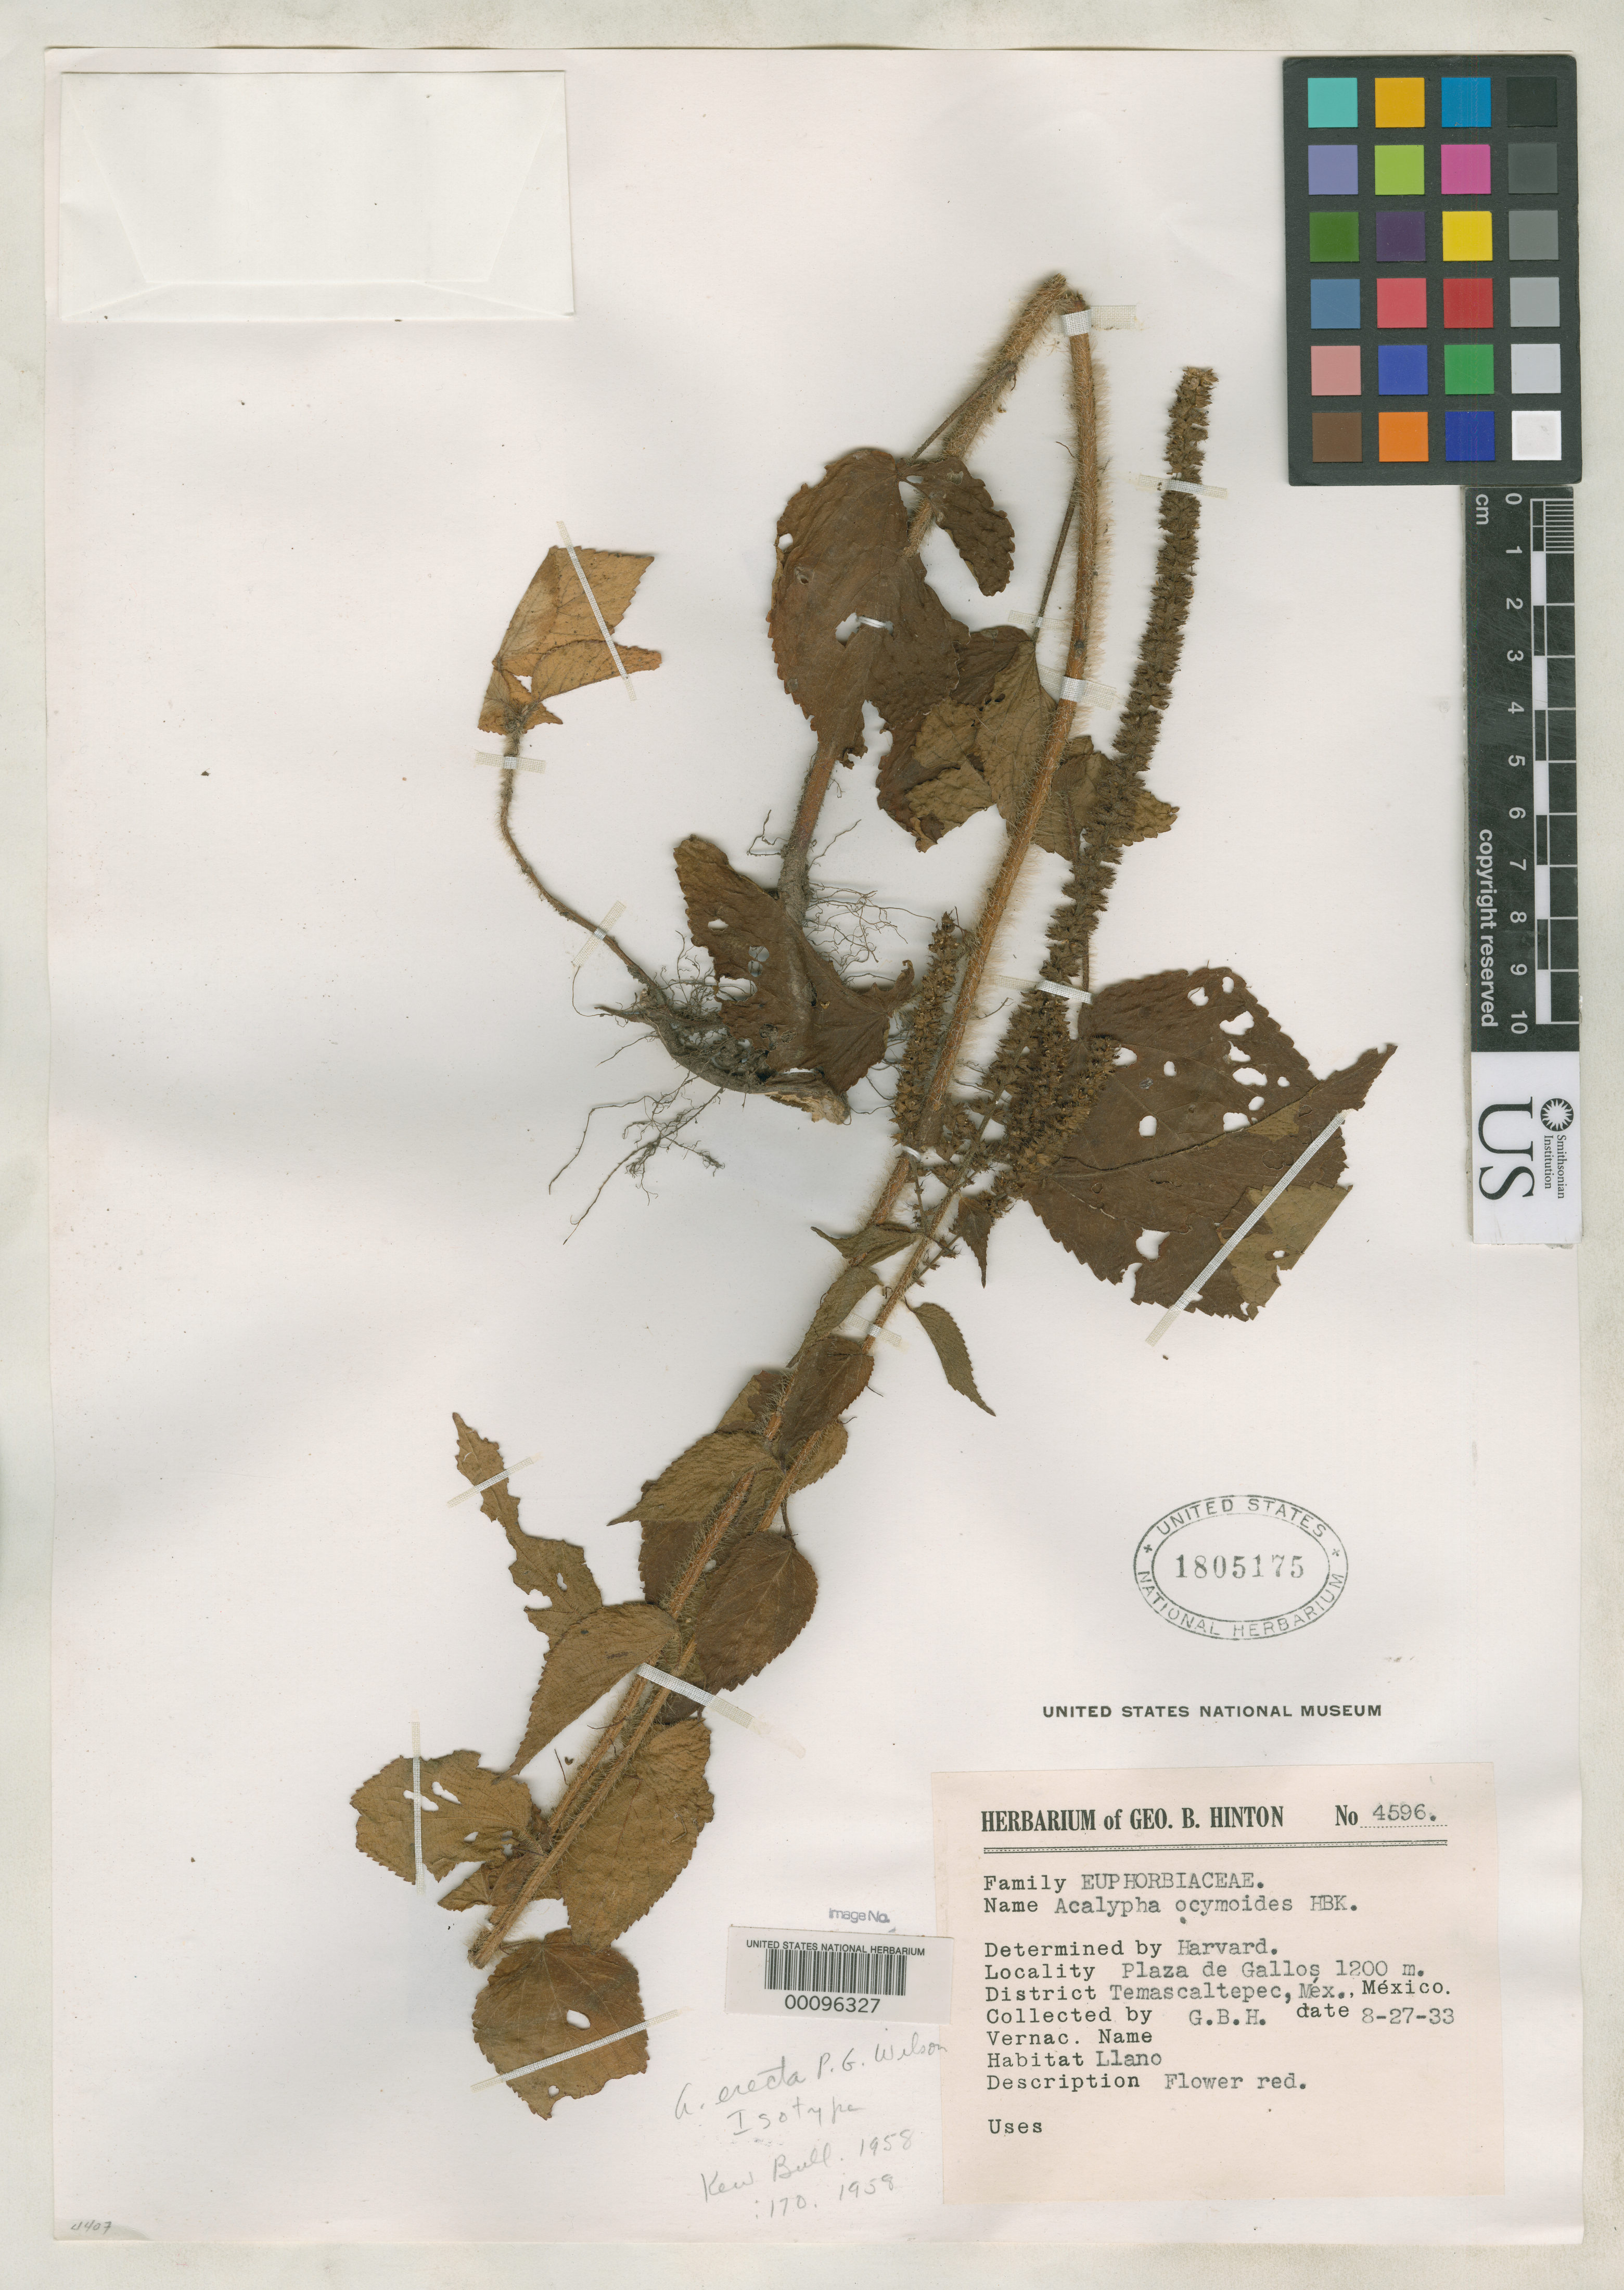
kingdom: Plantae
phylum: Tracheophyta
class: Magnoliopsida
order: Malpighiales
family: Euphorbiaceae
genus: Acalypha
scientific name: Acalypha erecta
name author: Paul G. Wilson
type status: Isotype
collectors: G. B. Hinton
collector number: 4596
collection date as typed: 27 Aug 1933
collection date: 1933-08-27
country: Mexico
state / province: México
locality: Temascaltepec.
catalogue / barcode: US 1805175